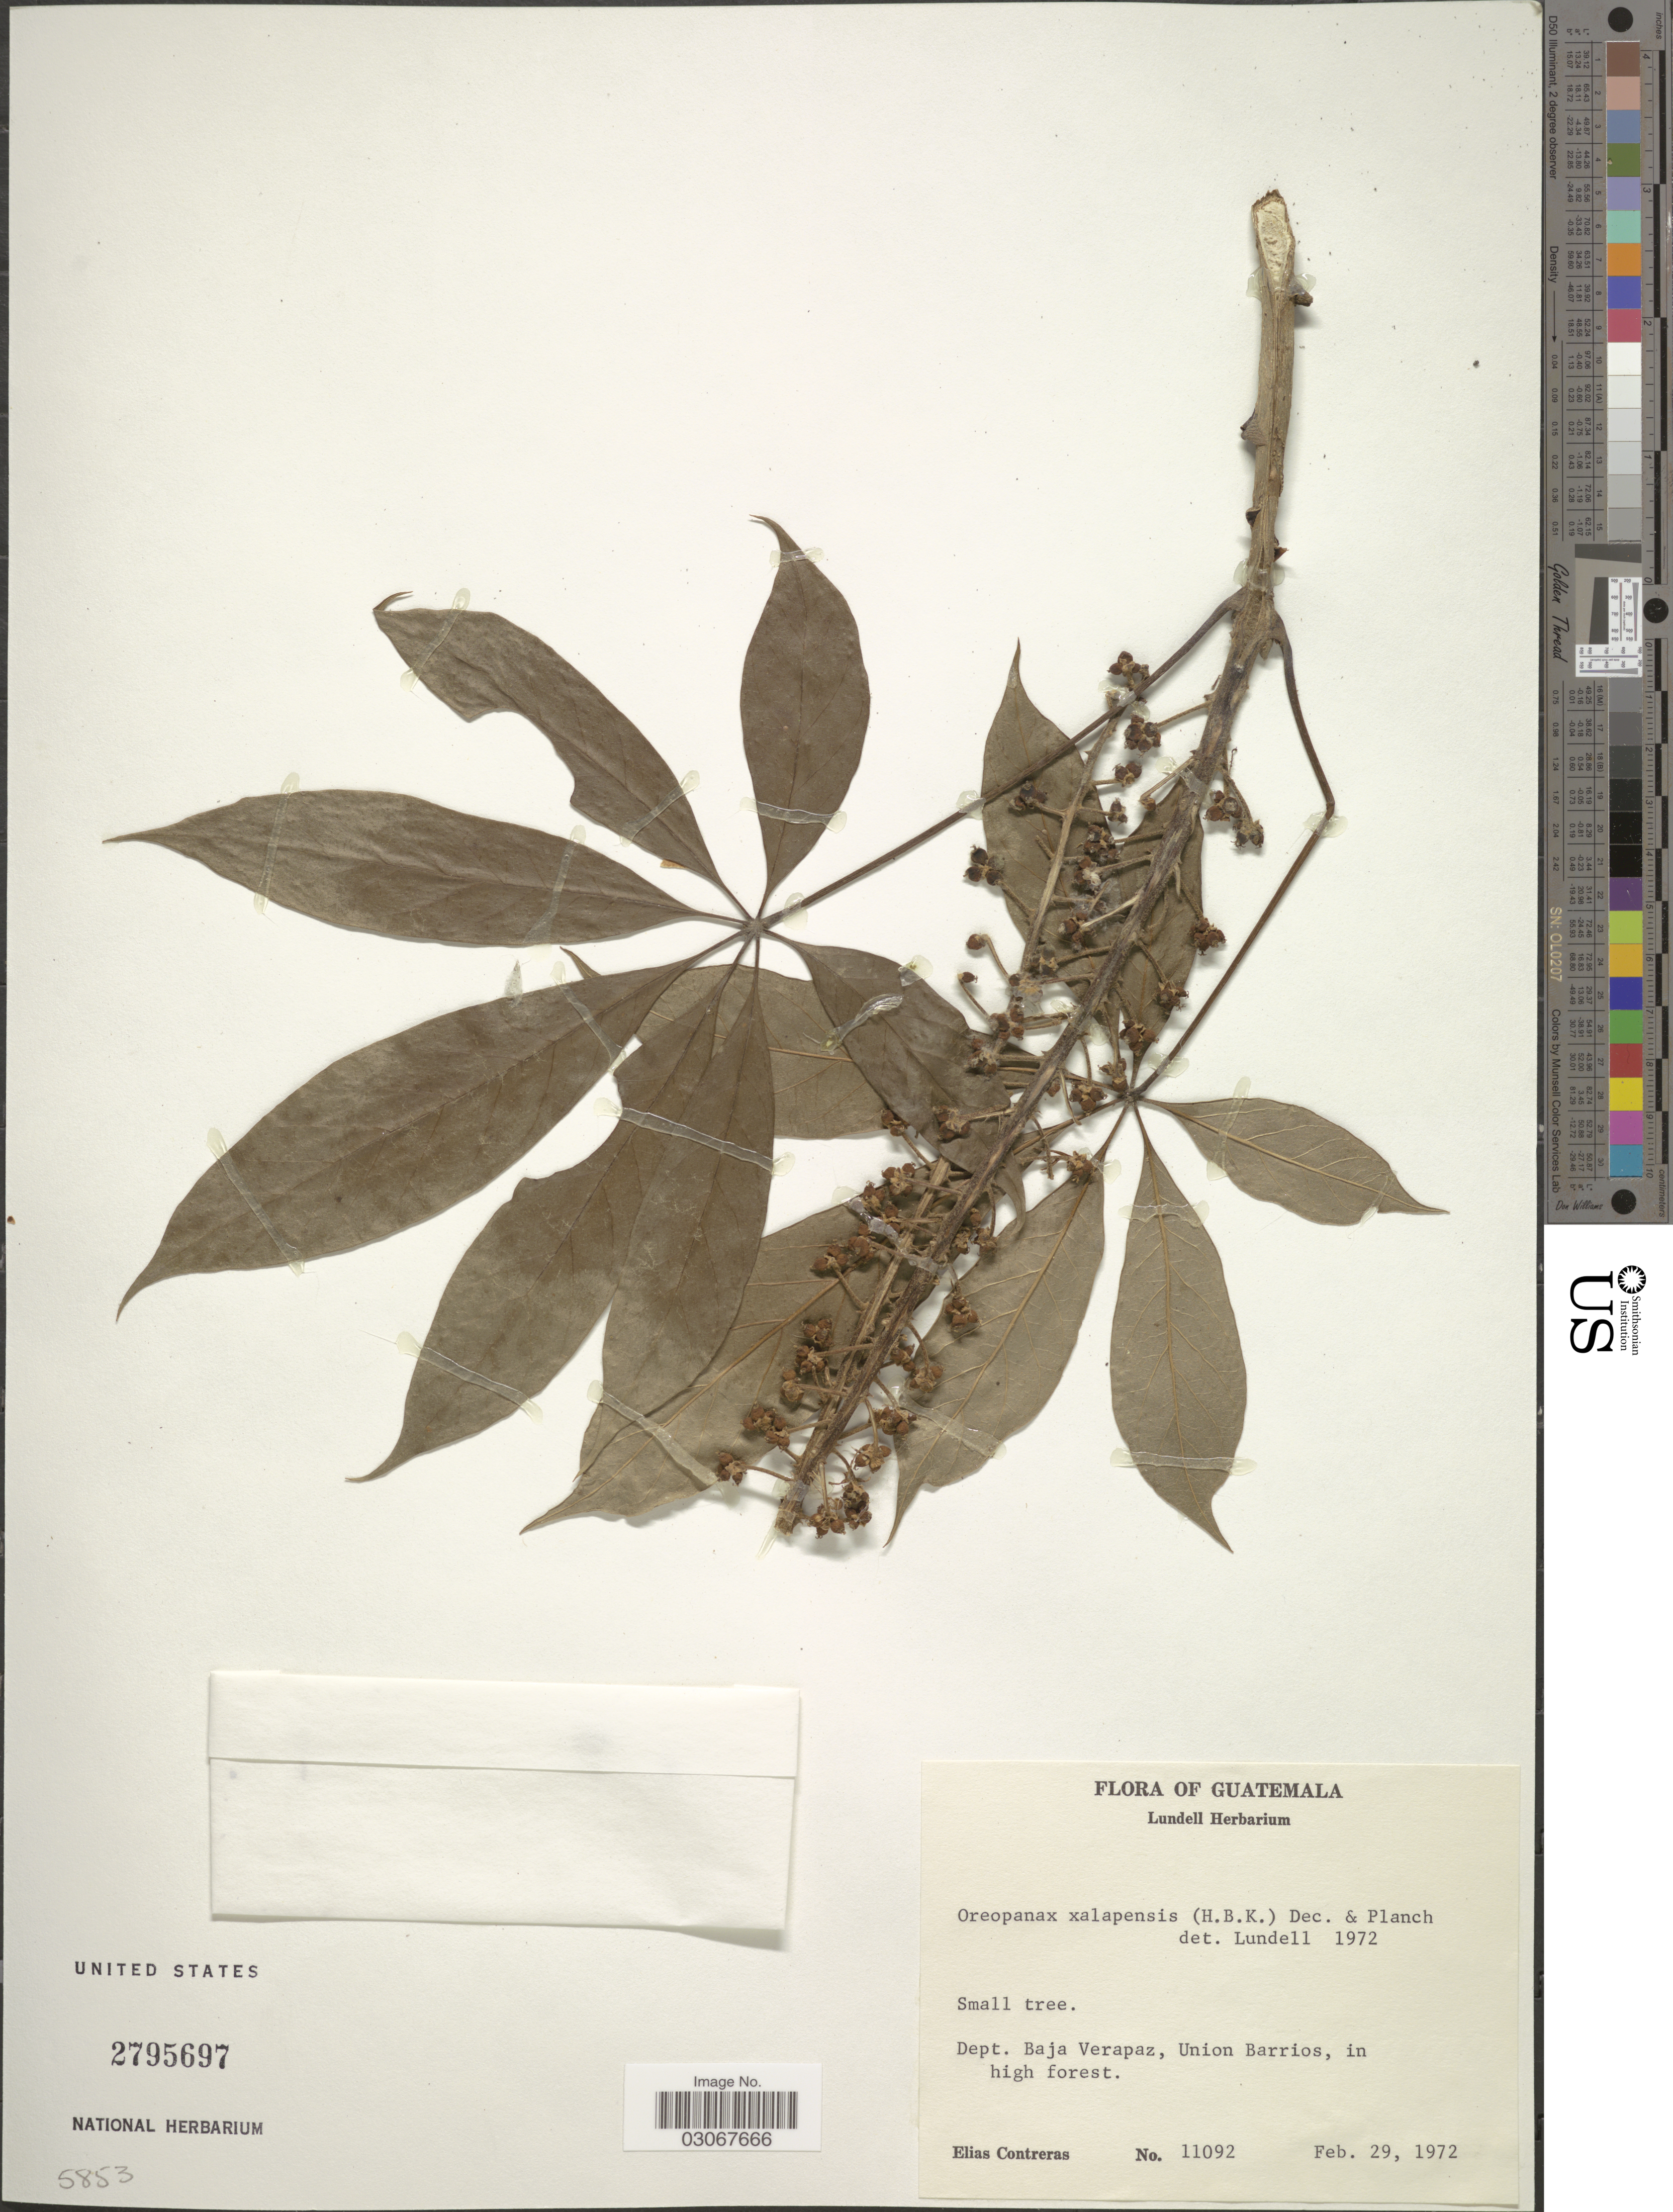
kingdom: Plantae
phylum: Tracheophyta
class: Magnoliopsida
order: Apiales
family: Araliaceae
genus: Oreopanax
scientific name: Oreopanax xalapensis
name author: (Kunth) Decne. & Planch.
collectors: E. Contreras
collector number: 11092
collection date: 1972-02-29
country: Guatemala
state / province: Baja Verapaz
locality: Dept. Baja Verapaz, Union Barrios.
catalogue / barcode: US 2795697